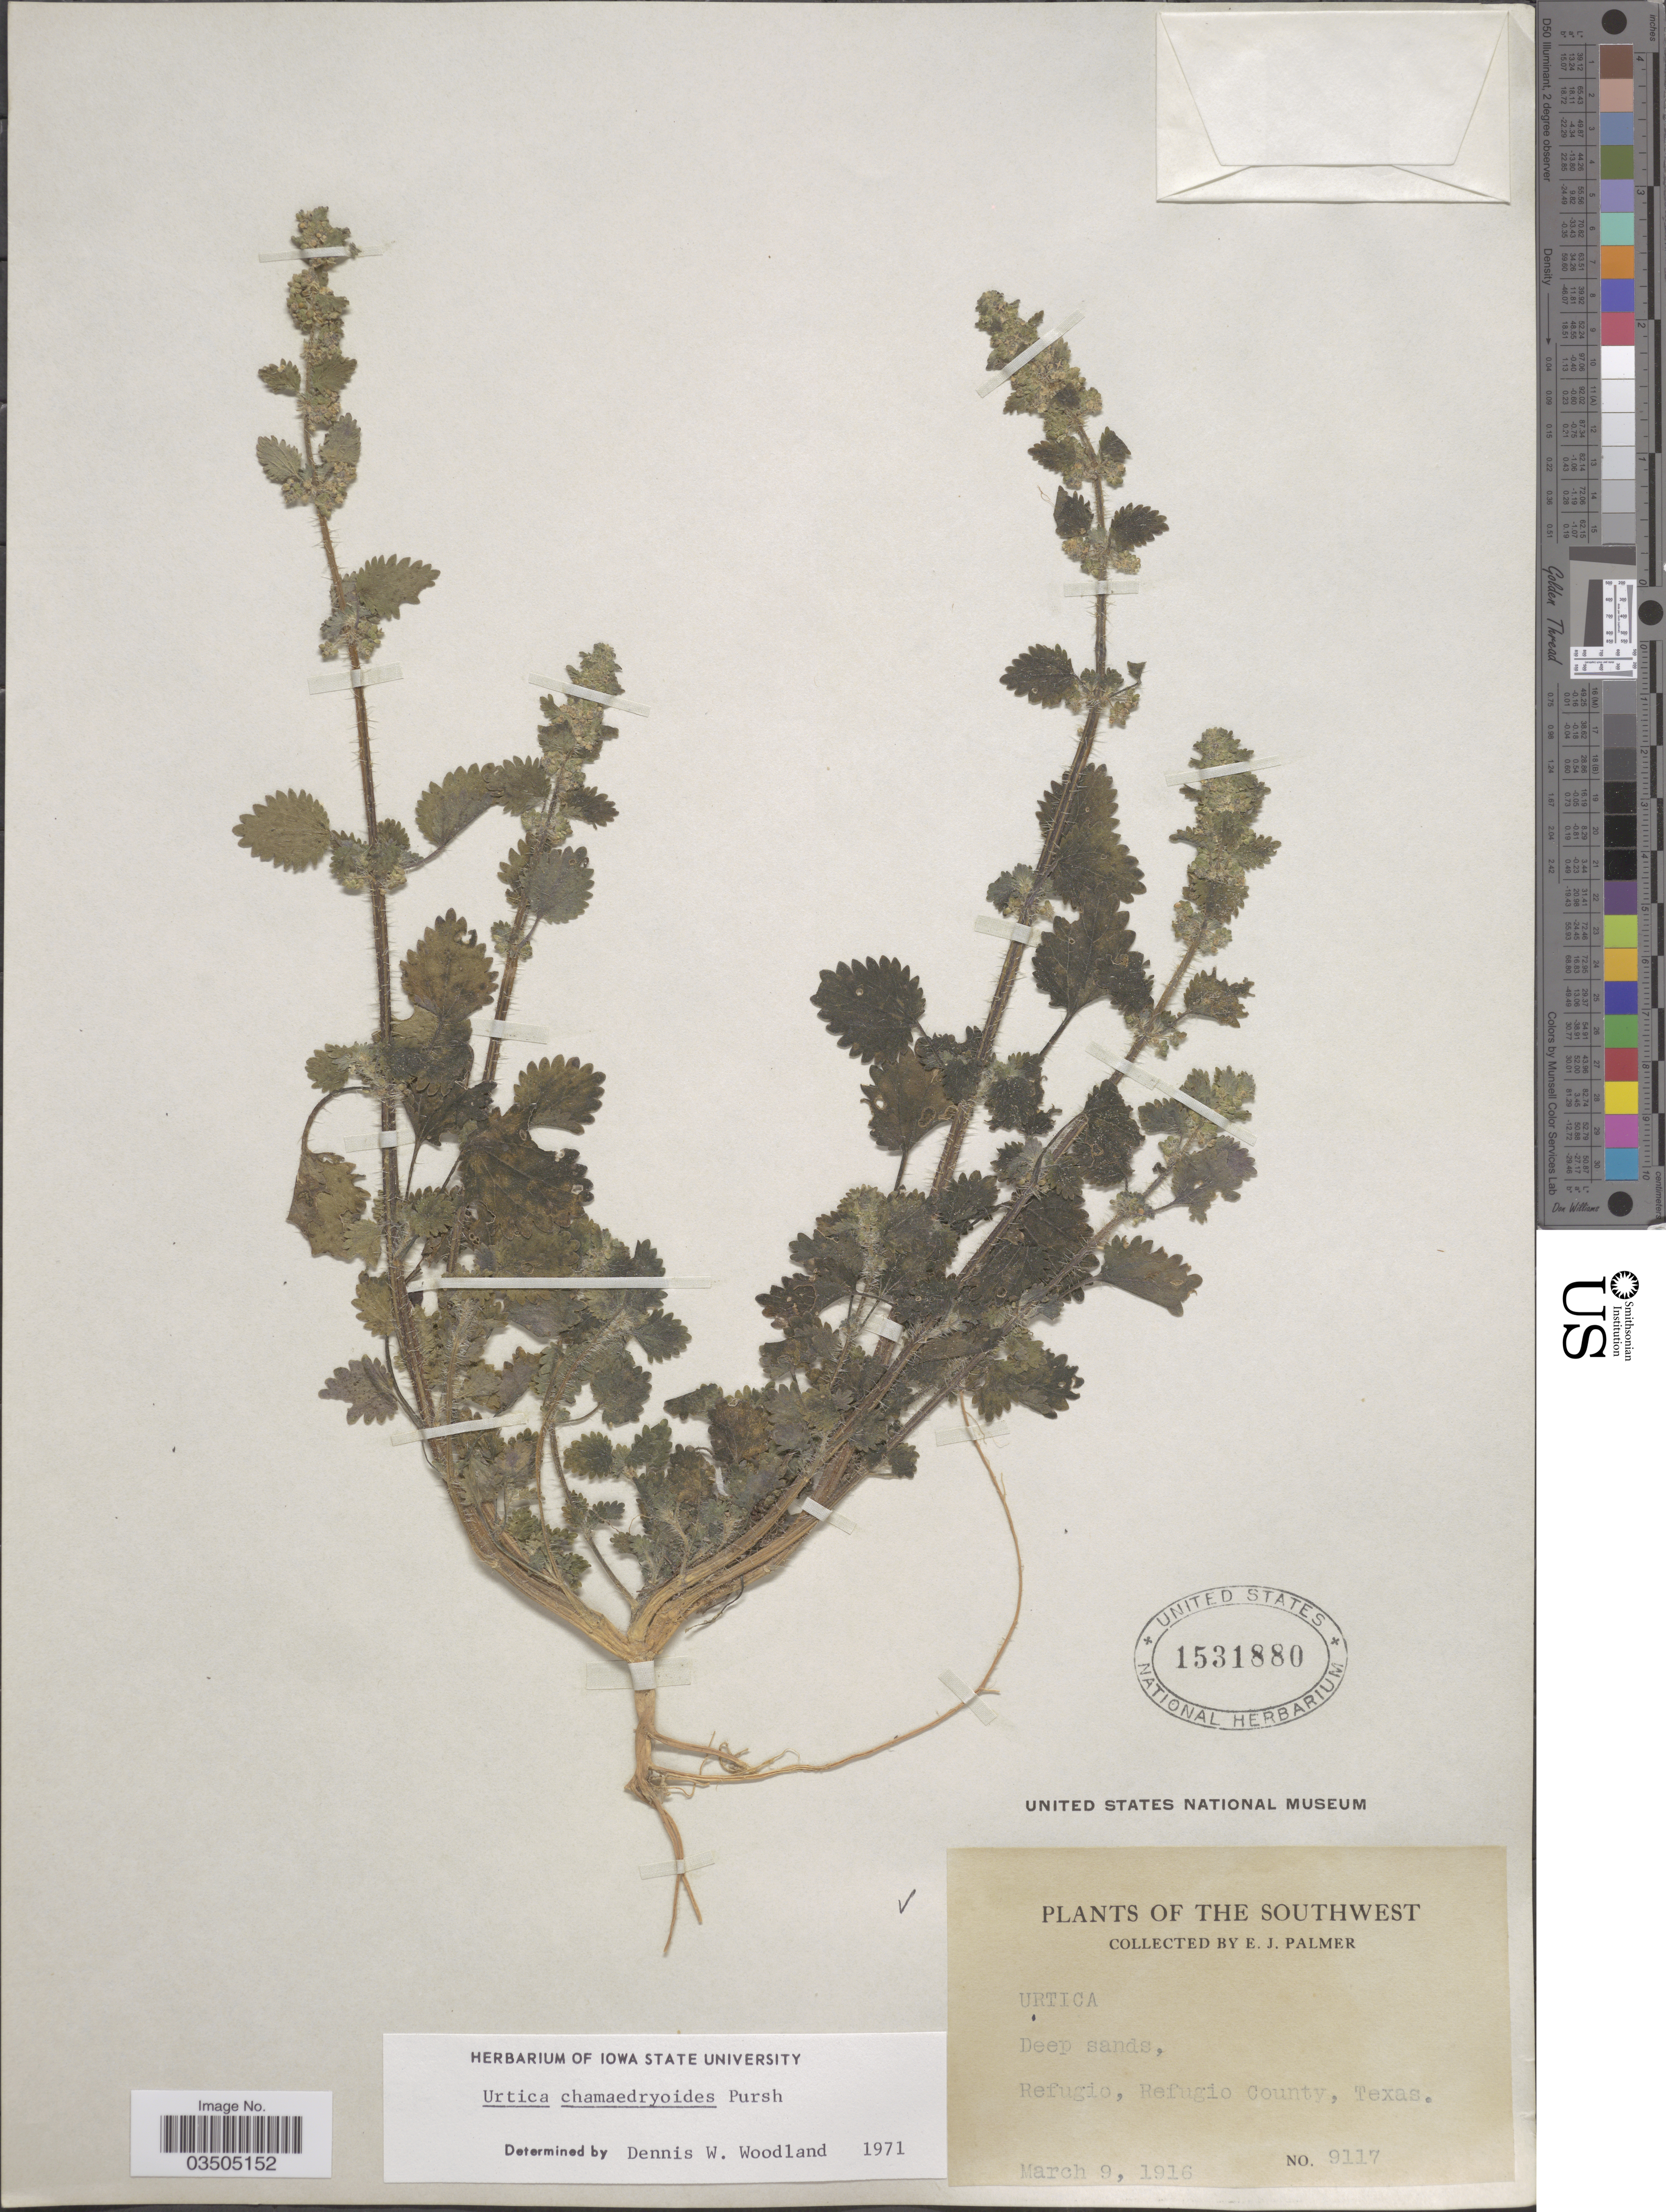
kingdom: Plantae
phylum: Tracheophyta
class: Magnoliopsida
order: Rosales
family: Urticaceae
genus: Urtica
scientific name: Urtica chamaedryoides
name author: Pursh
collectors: E. J. Palmer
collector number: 9117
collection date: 1916-03-09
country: United States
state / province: Texas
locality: The Southwest. Refugio, Refugio County.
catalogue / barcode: US 1531880